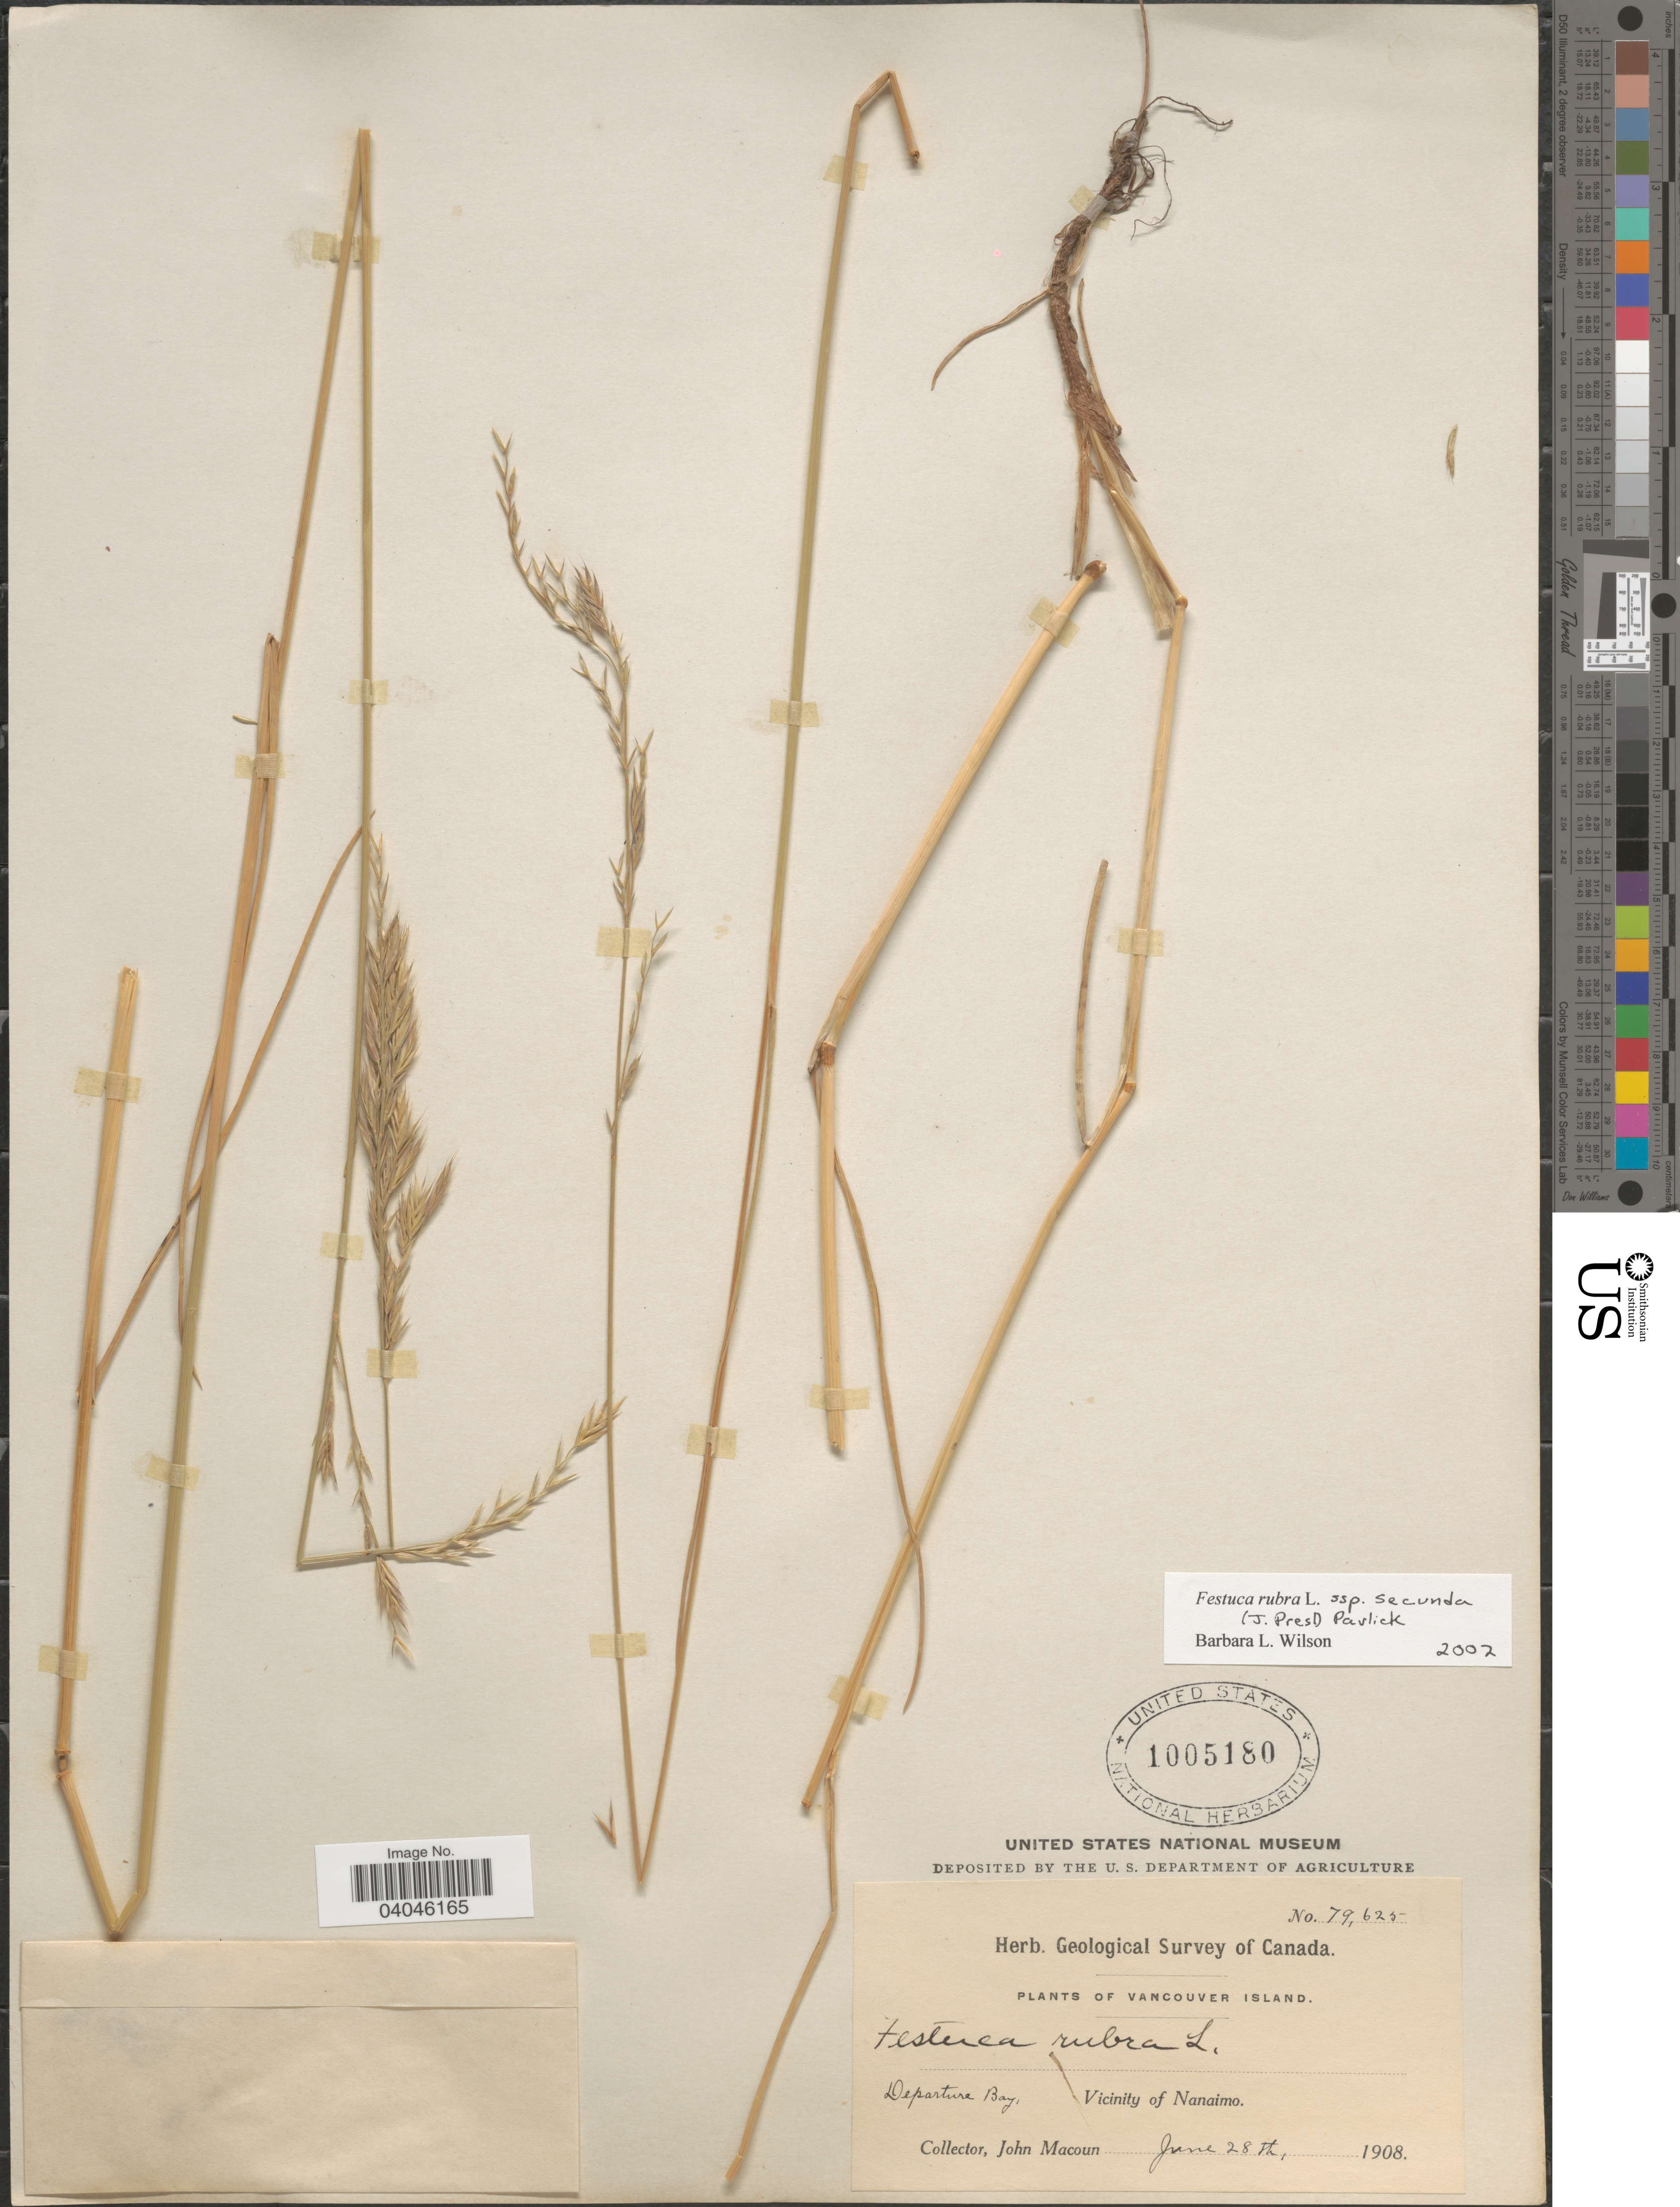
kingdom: Plantae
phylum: Tracheophyta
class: Liliopsida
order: Poales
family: Poaceae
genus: Festuca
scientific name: Festuca rubra subsp. secunda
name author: (J. Presl) Pavlick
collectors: J. Macoun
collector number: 79625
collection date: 1908-06-28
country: Canada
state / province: British Columbia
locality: Vancouver Island. Departure Bay, Vicinity of Nanaimo.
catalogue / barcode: US 1005180